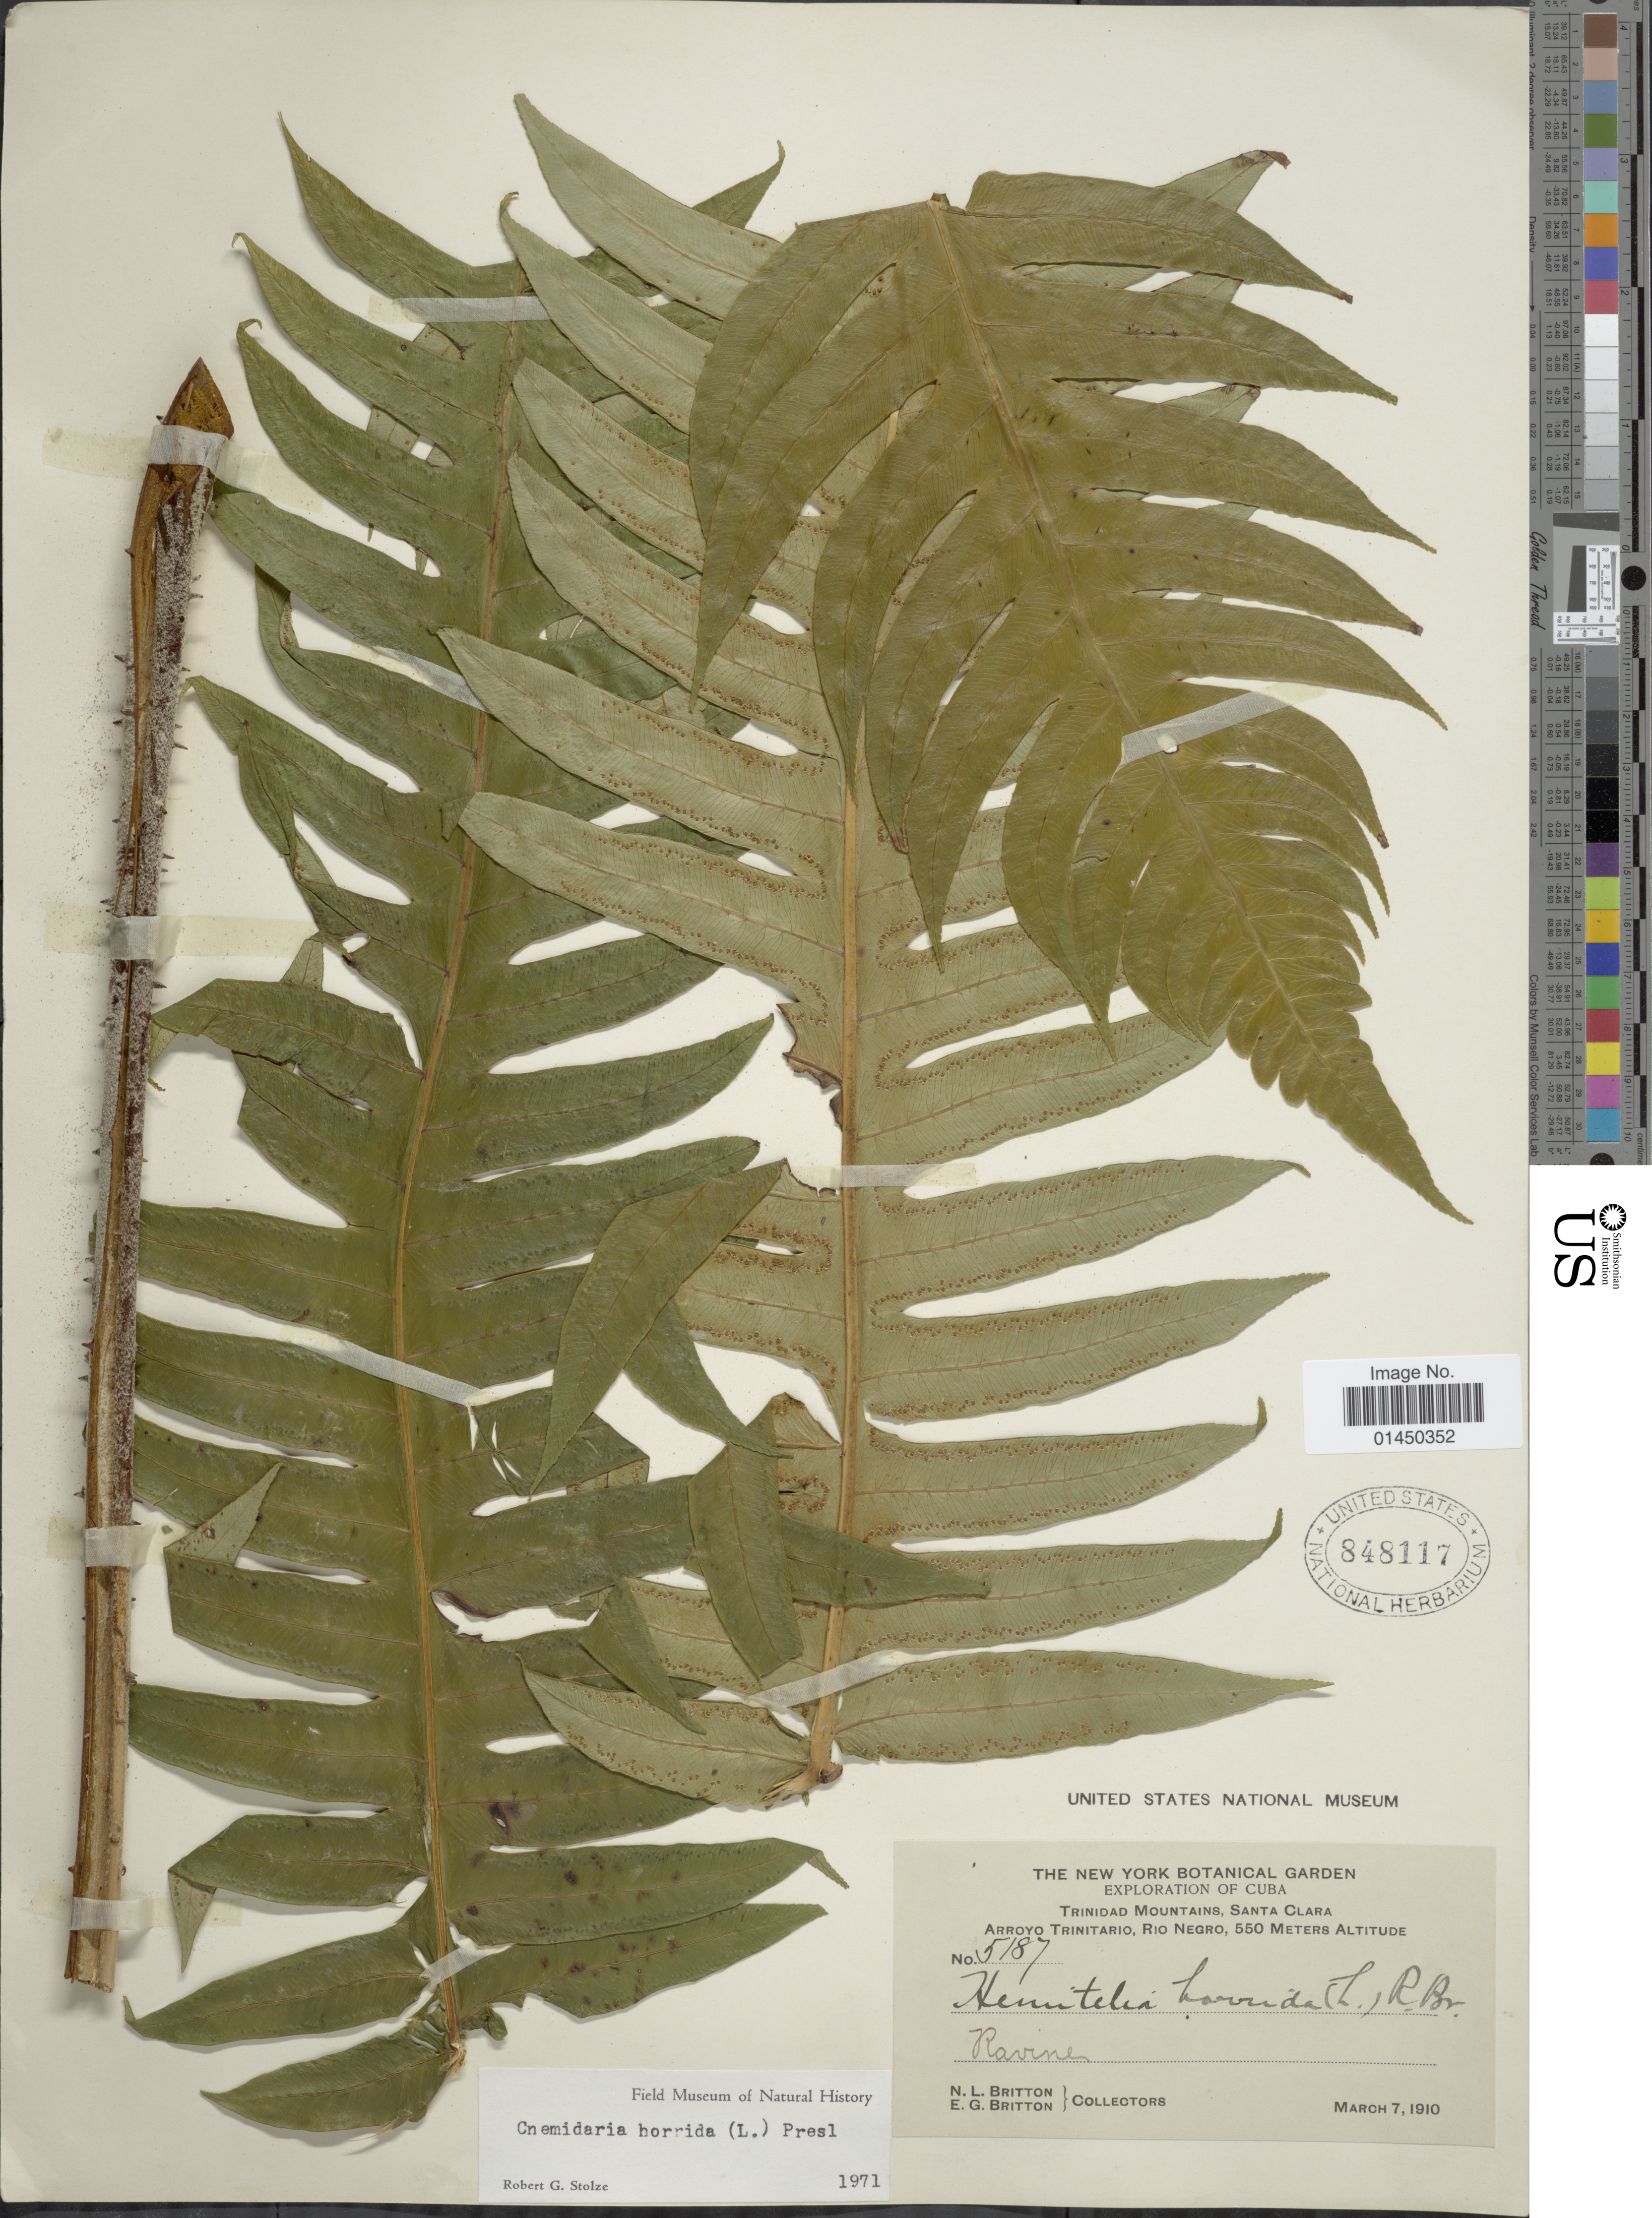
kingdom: Plantae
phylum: Tracheophyta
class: Polypodiopsida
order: Cyatheales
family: Cyatheaceae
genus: Cyathea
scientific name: Cyathea horrida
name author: (L.) Sm.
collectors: N. Britton & E. G. Britton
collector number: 5187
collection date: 1910-03-07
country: Cuba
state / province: Las Villas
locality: Trinidad Mountains, Santa Clara, Arroyo Trinitario, Rio Negro, ravine.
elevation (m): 550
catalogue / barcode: US 848117